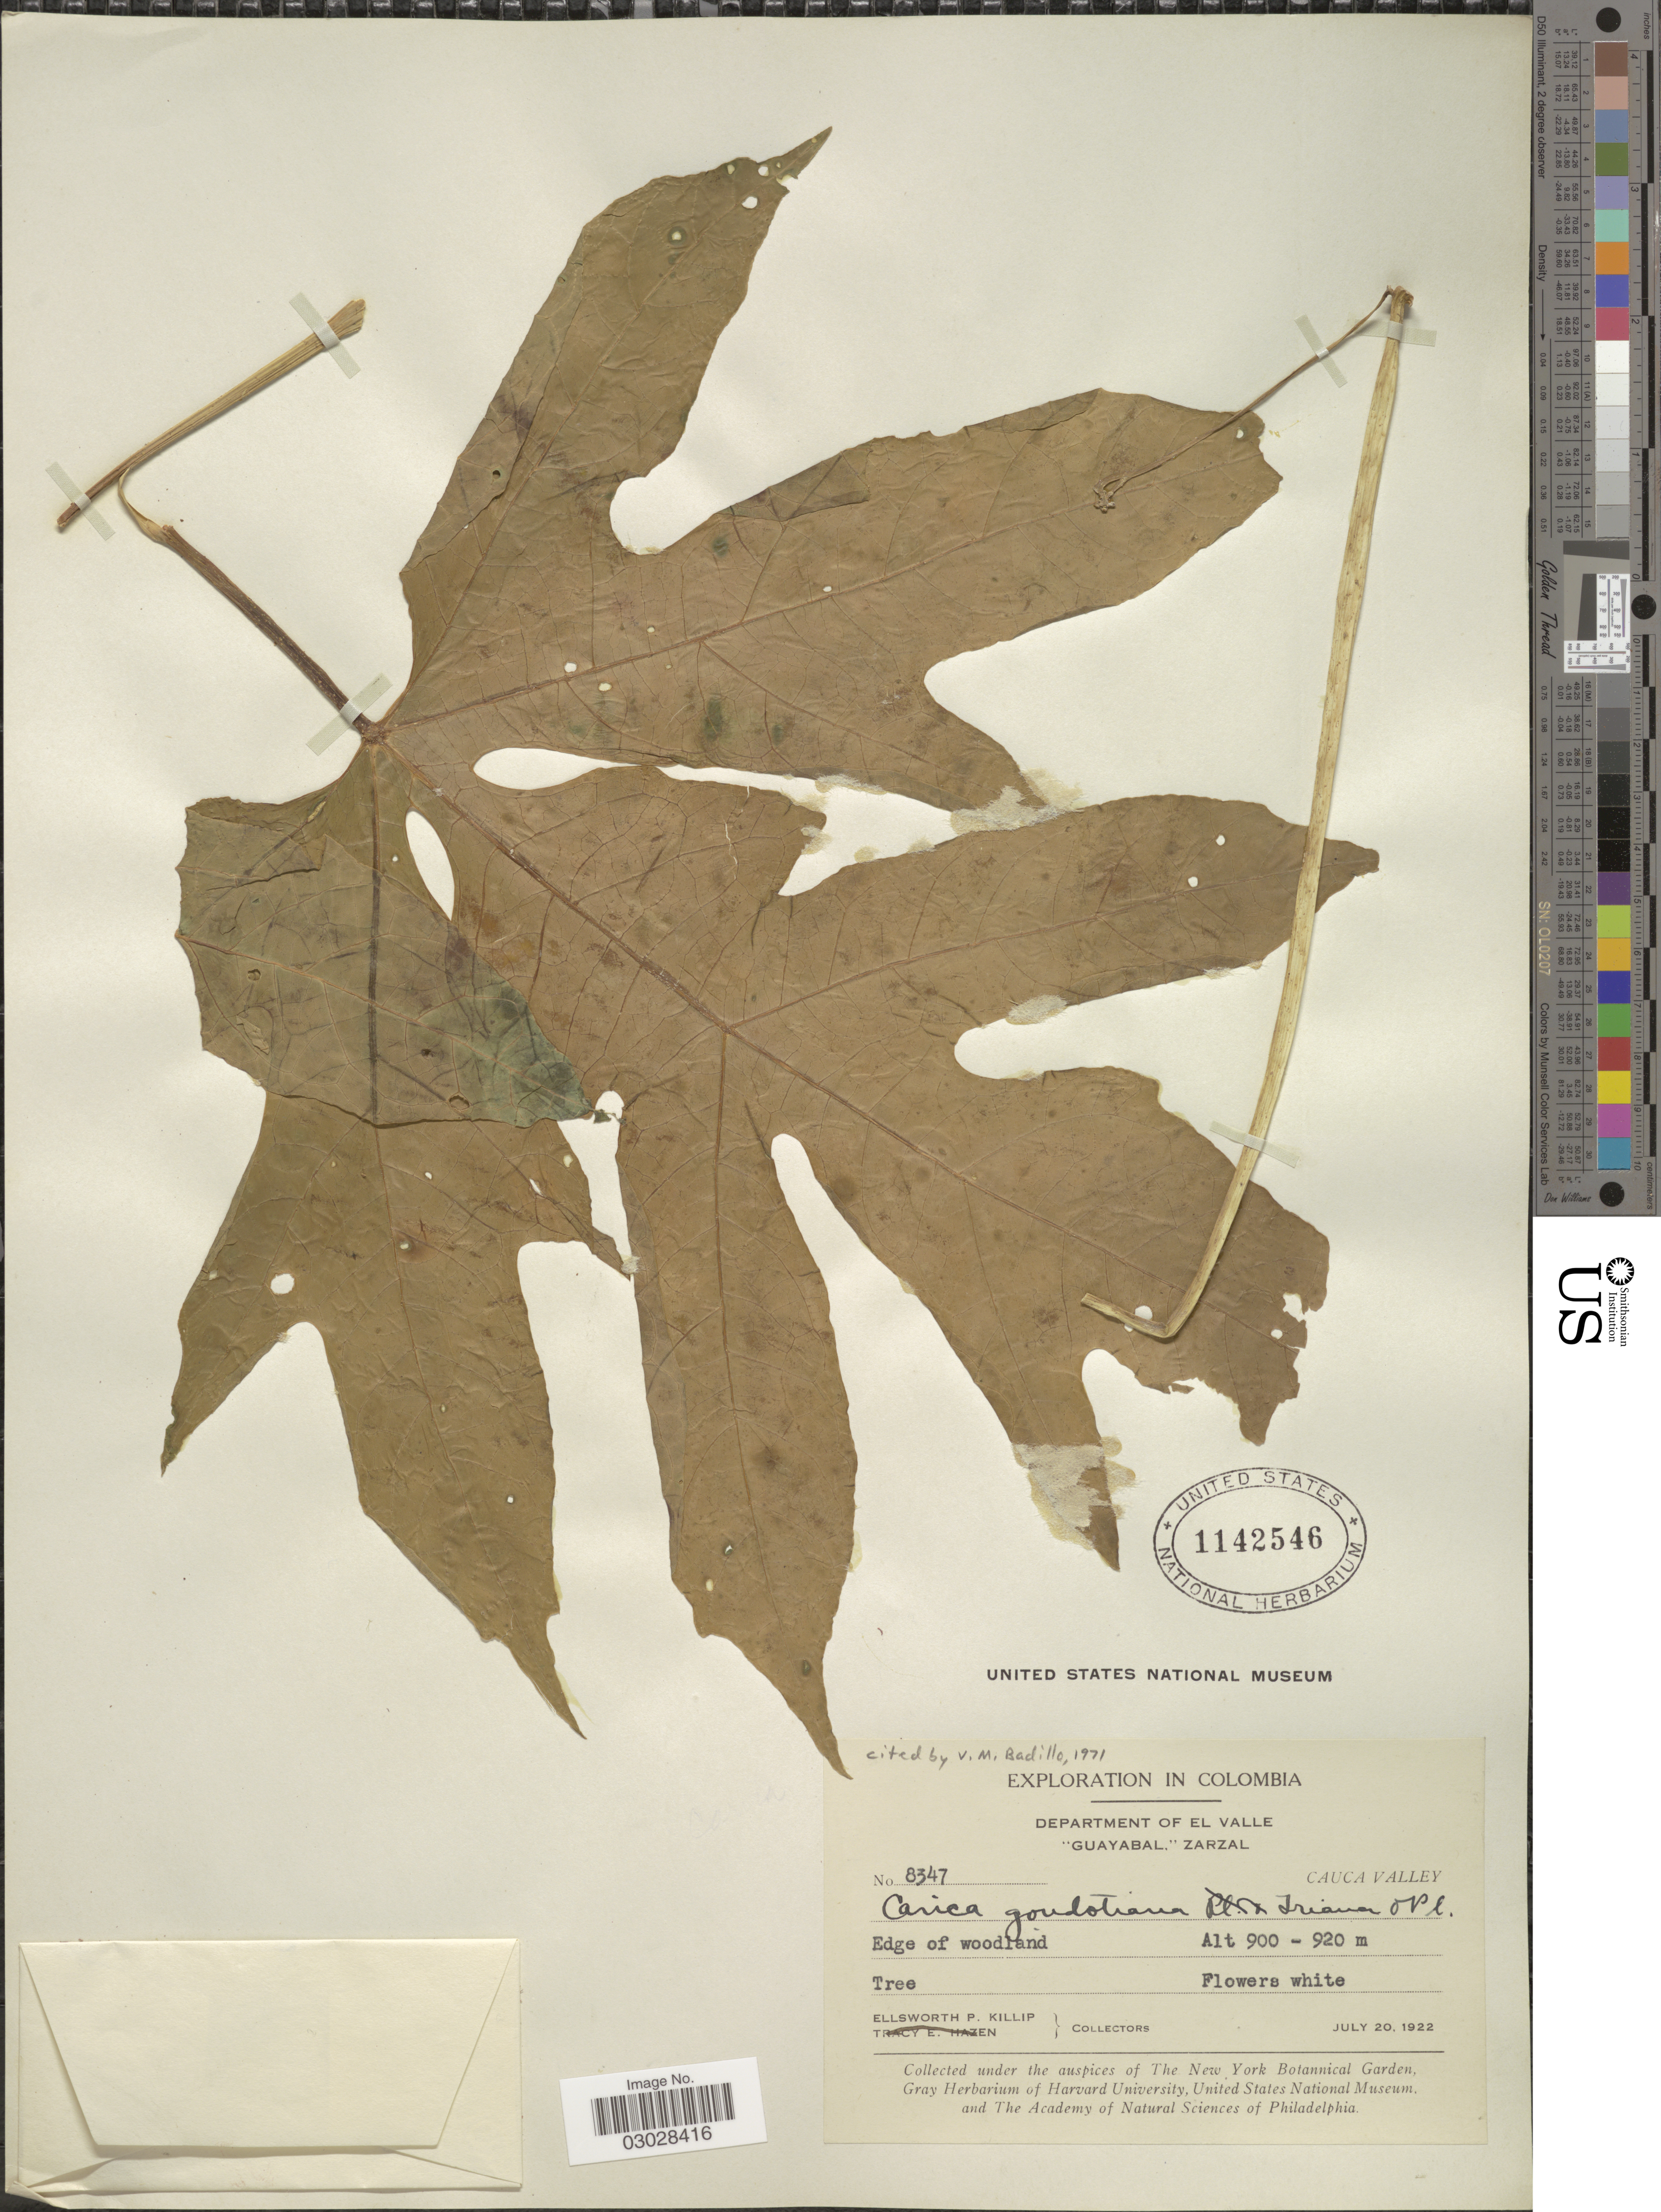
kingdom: Plantae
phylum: Tracheophyta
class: Magnoliopsida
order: Brassicales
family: Caricaceae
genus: Vasconcellea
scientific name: Vasconcellea goudotiana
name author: Triana & Planch.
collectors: E. P. Killip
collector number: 8347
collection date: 1922-07-20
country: Colombia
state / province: Valle del Cauca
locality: Department of El Valle, "Guayabal," Zarzal, Cauca Valley.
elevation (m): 900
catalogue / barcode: US 1142546